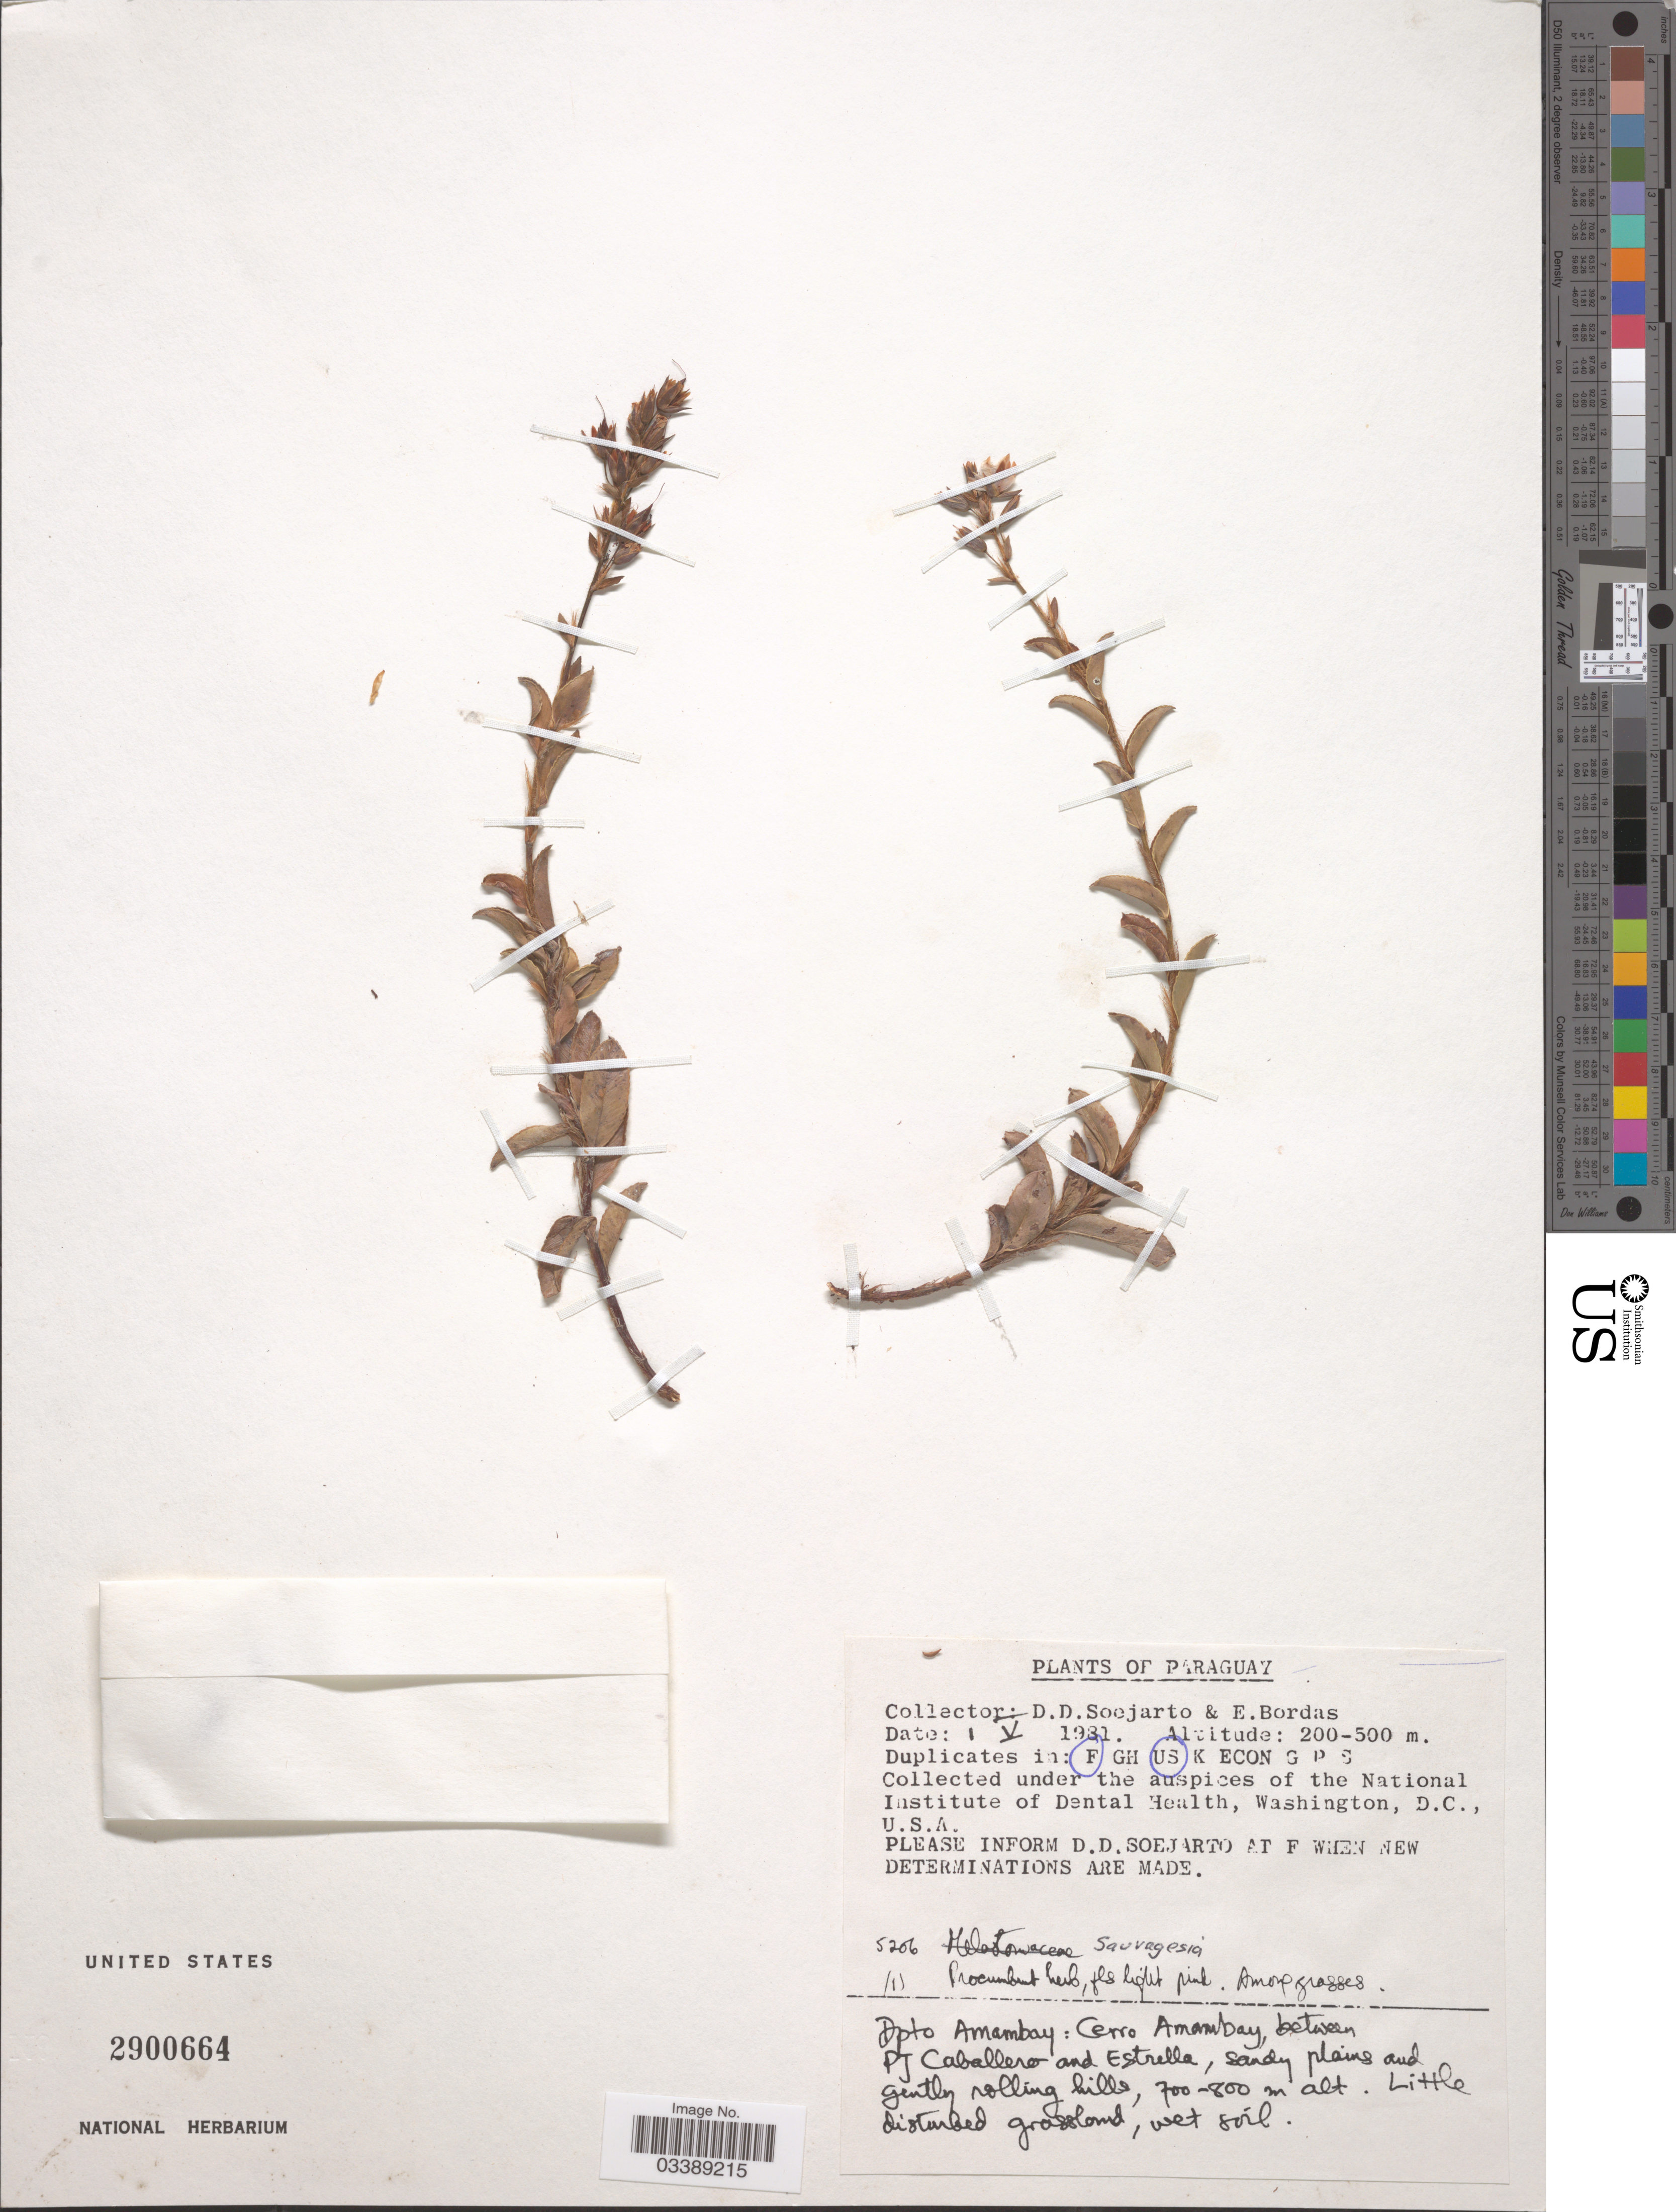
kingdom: Plantae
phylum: Tracheophyta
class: Magnoliopsida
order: Malpighiales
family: Ochnaceae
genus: Sauvagesia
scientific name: Sauvagesia sp.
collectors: E. Bordas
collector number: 5206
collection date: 1931-05-01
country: Paraguay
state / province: Amambay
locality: Dpto Amambay: Cerro Amambay, between PJ Caballero and Estrella.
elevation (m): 700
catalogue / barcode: US 2900664